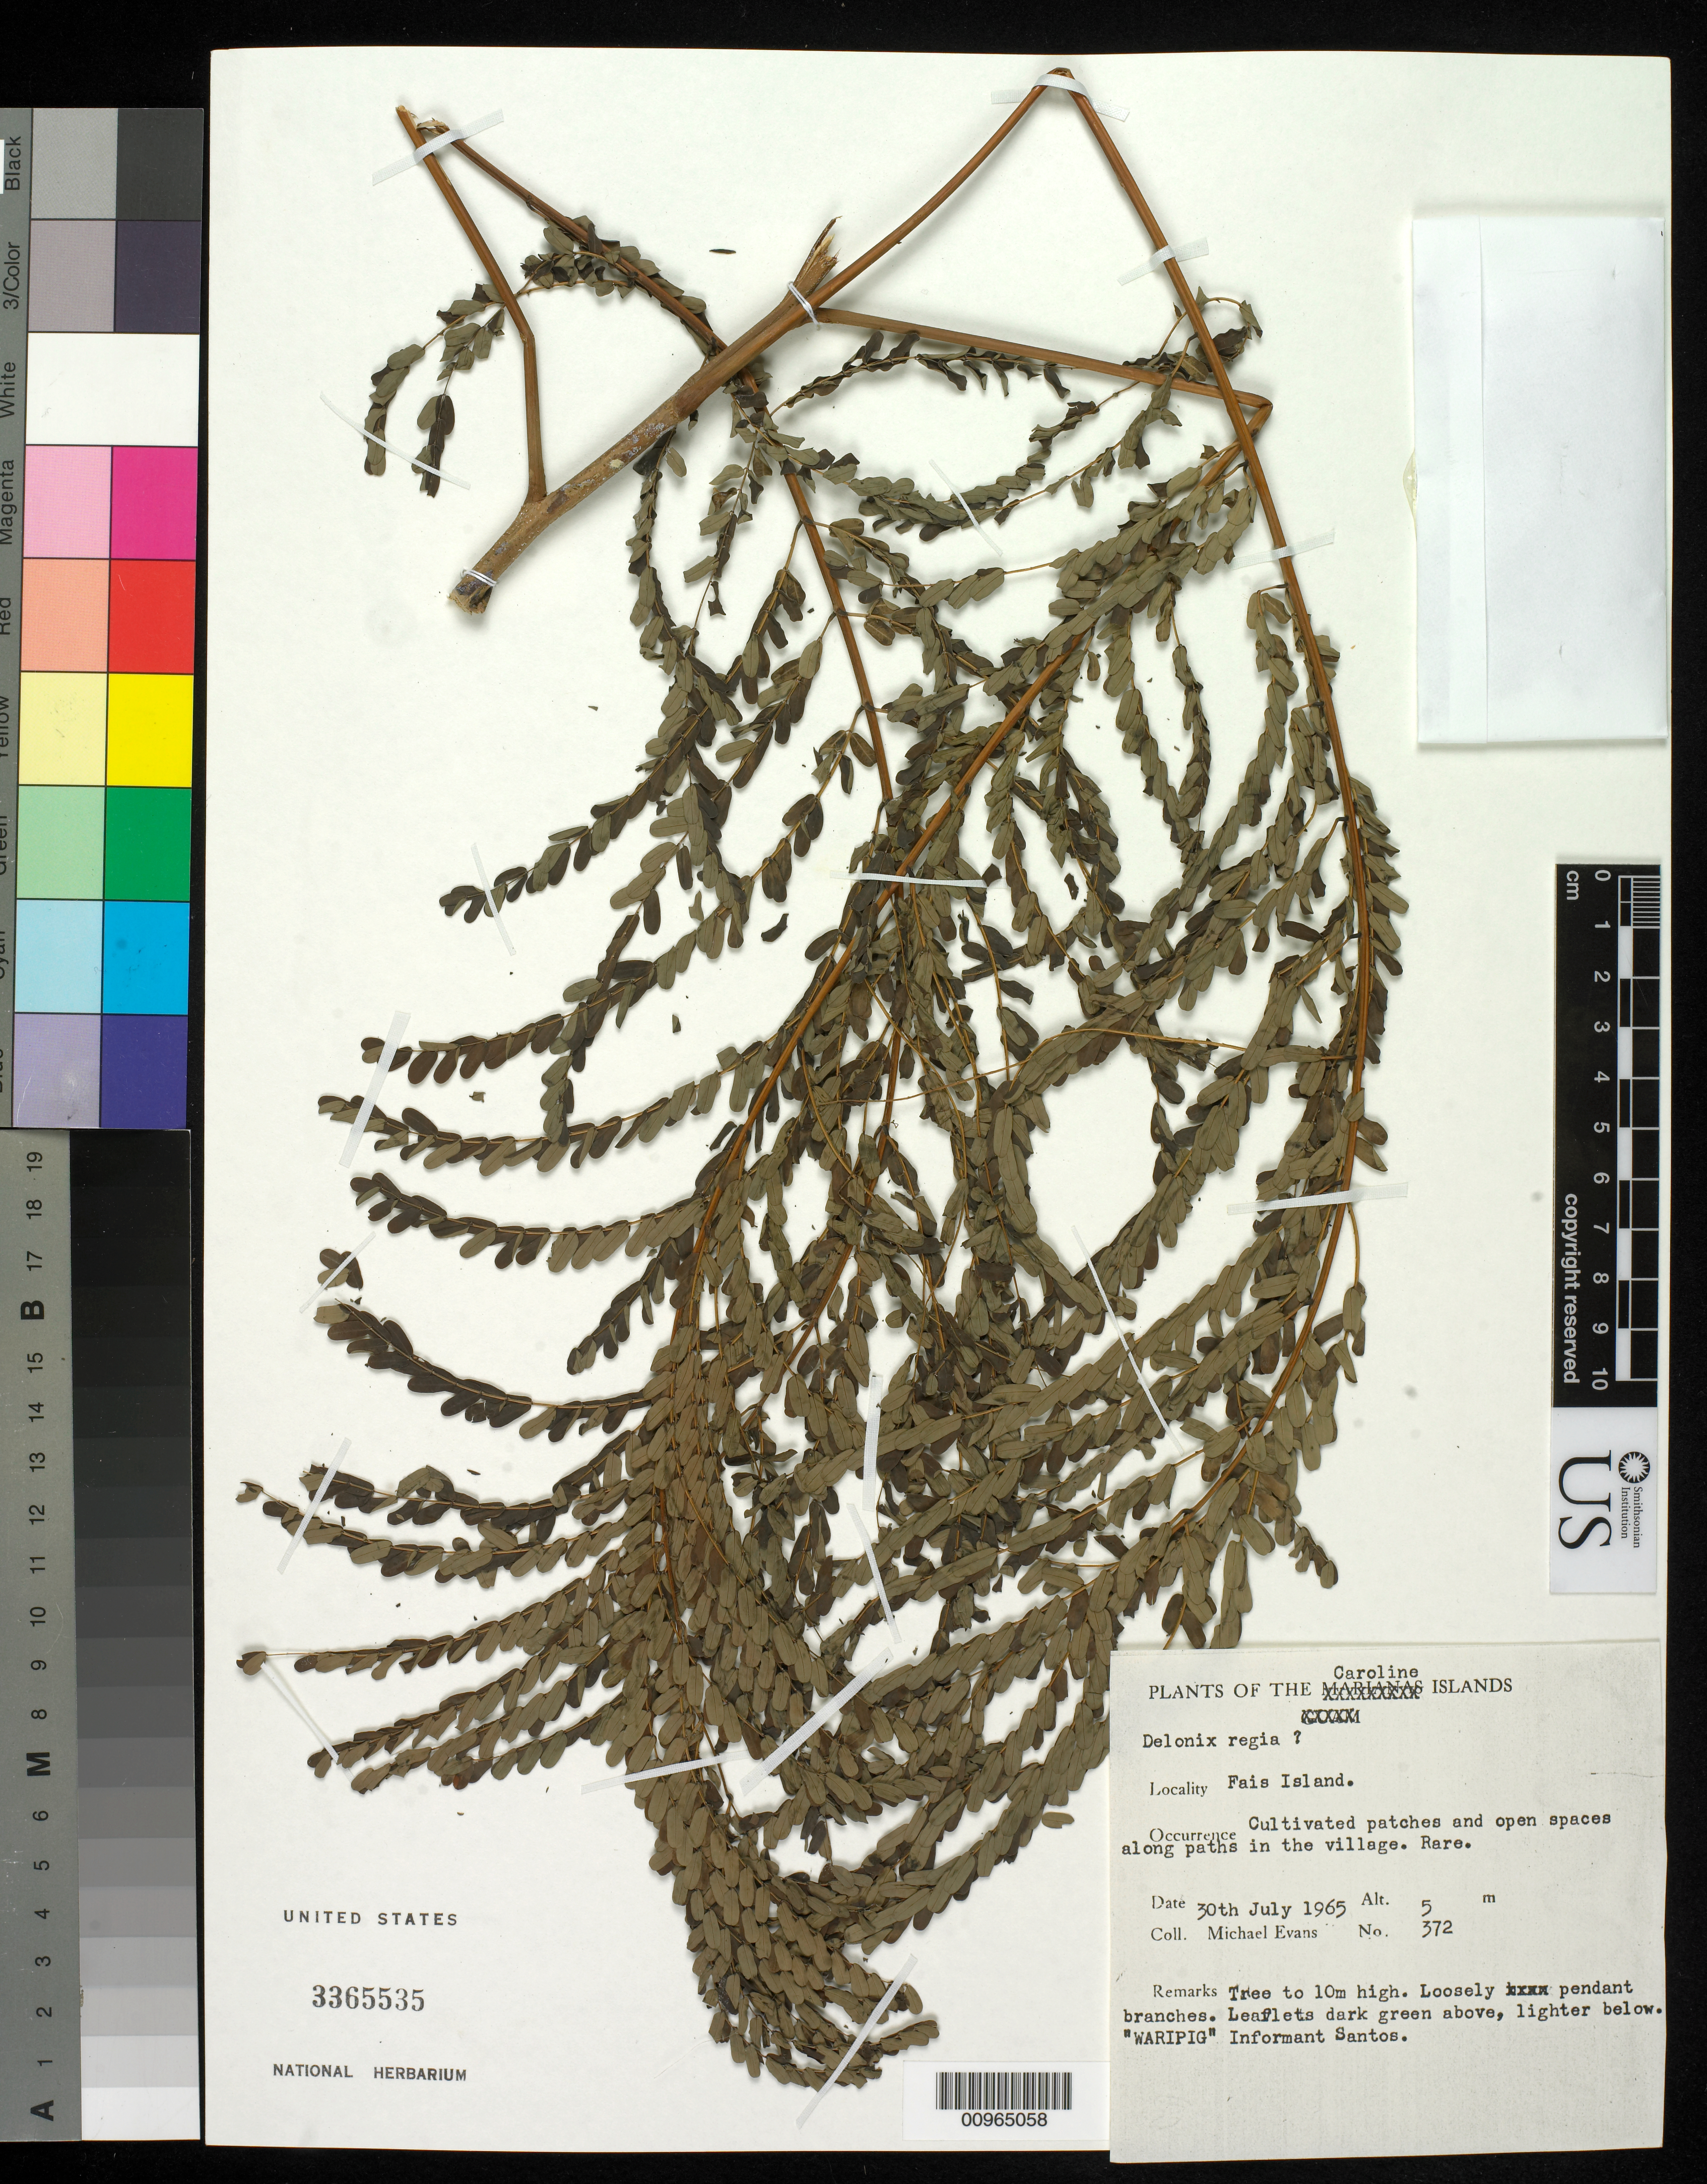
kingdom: Plantae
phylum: Tracheophyta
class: Magnoliopsida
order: Fabales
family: Fabaceae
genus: Delonix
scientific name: Delonix regia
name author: (Bojer ex Hook.) Raf.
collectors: M. Evans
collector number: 372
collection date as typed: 30 Jul 1965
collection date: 1965-07-30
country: Micronesia, Federated States of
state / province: Yap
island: Fais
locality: Cultivated patches and open spaces along paths in the village. Rare.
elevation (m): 5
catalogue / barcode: US 3365535